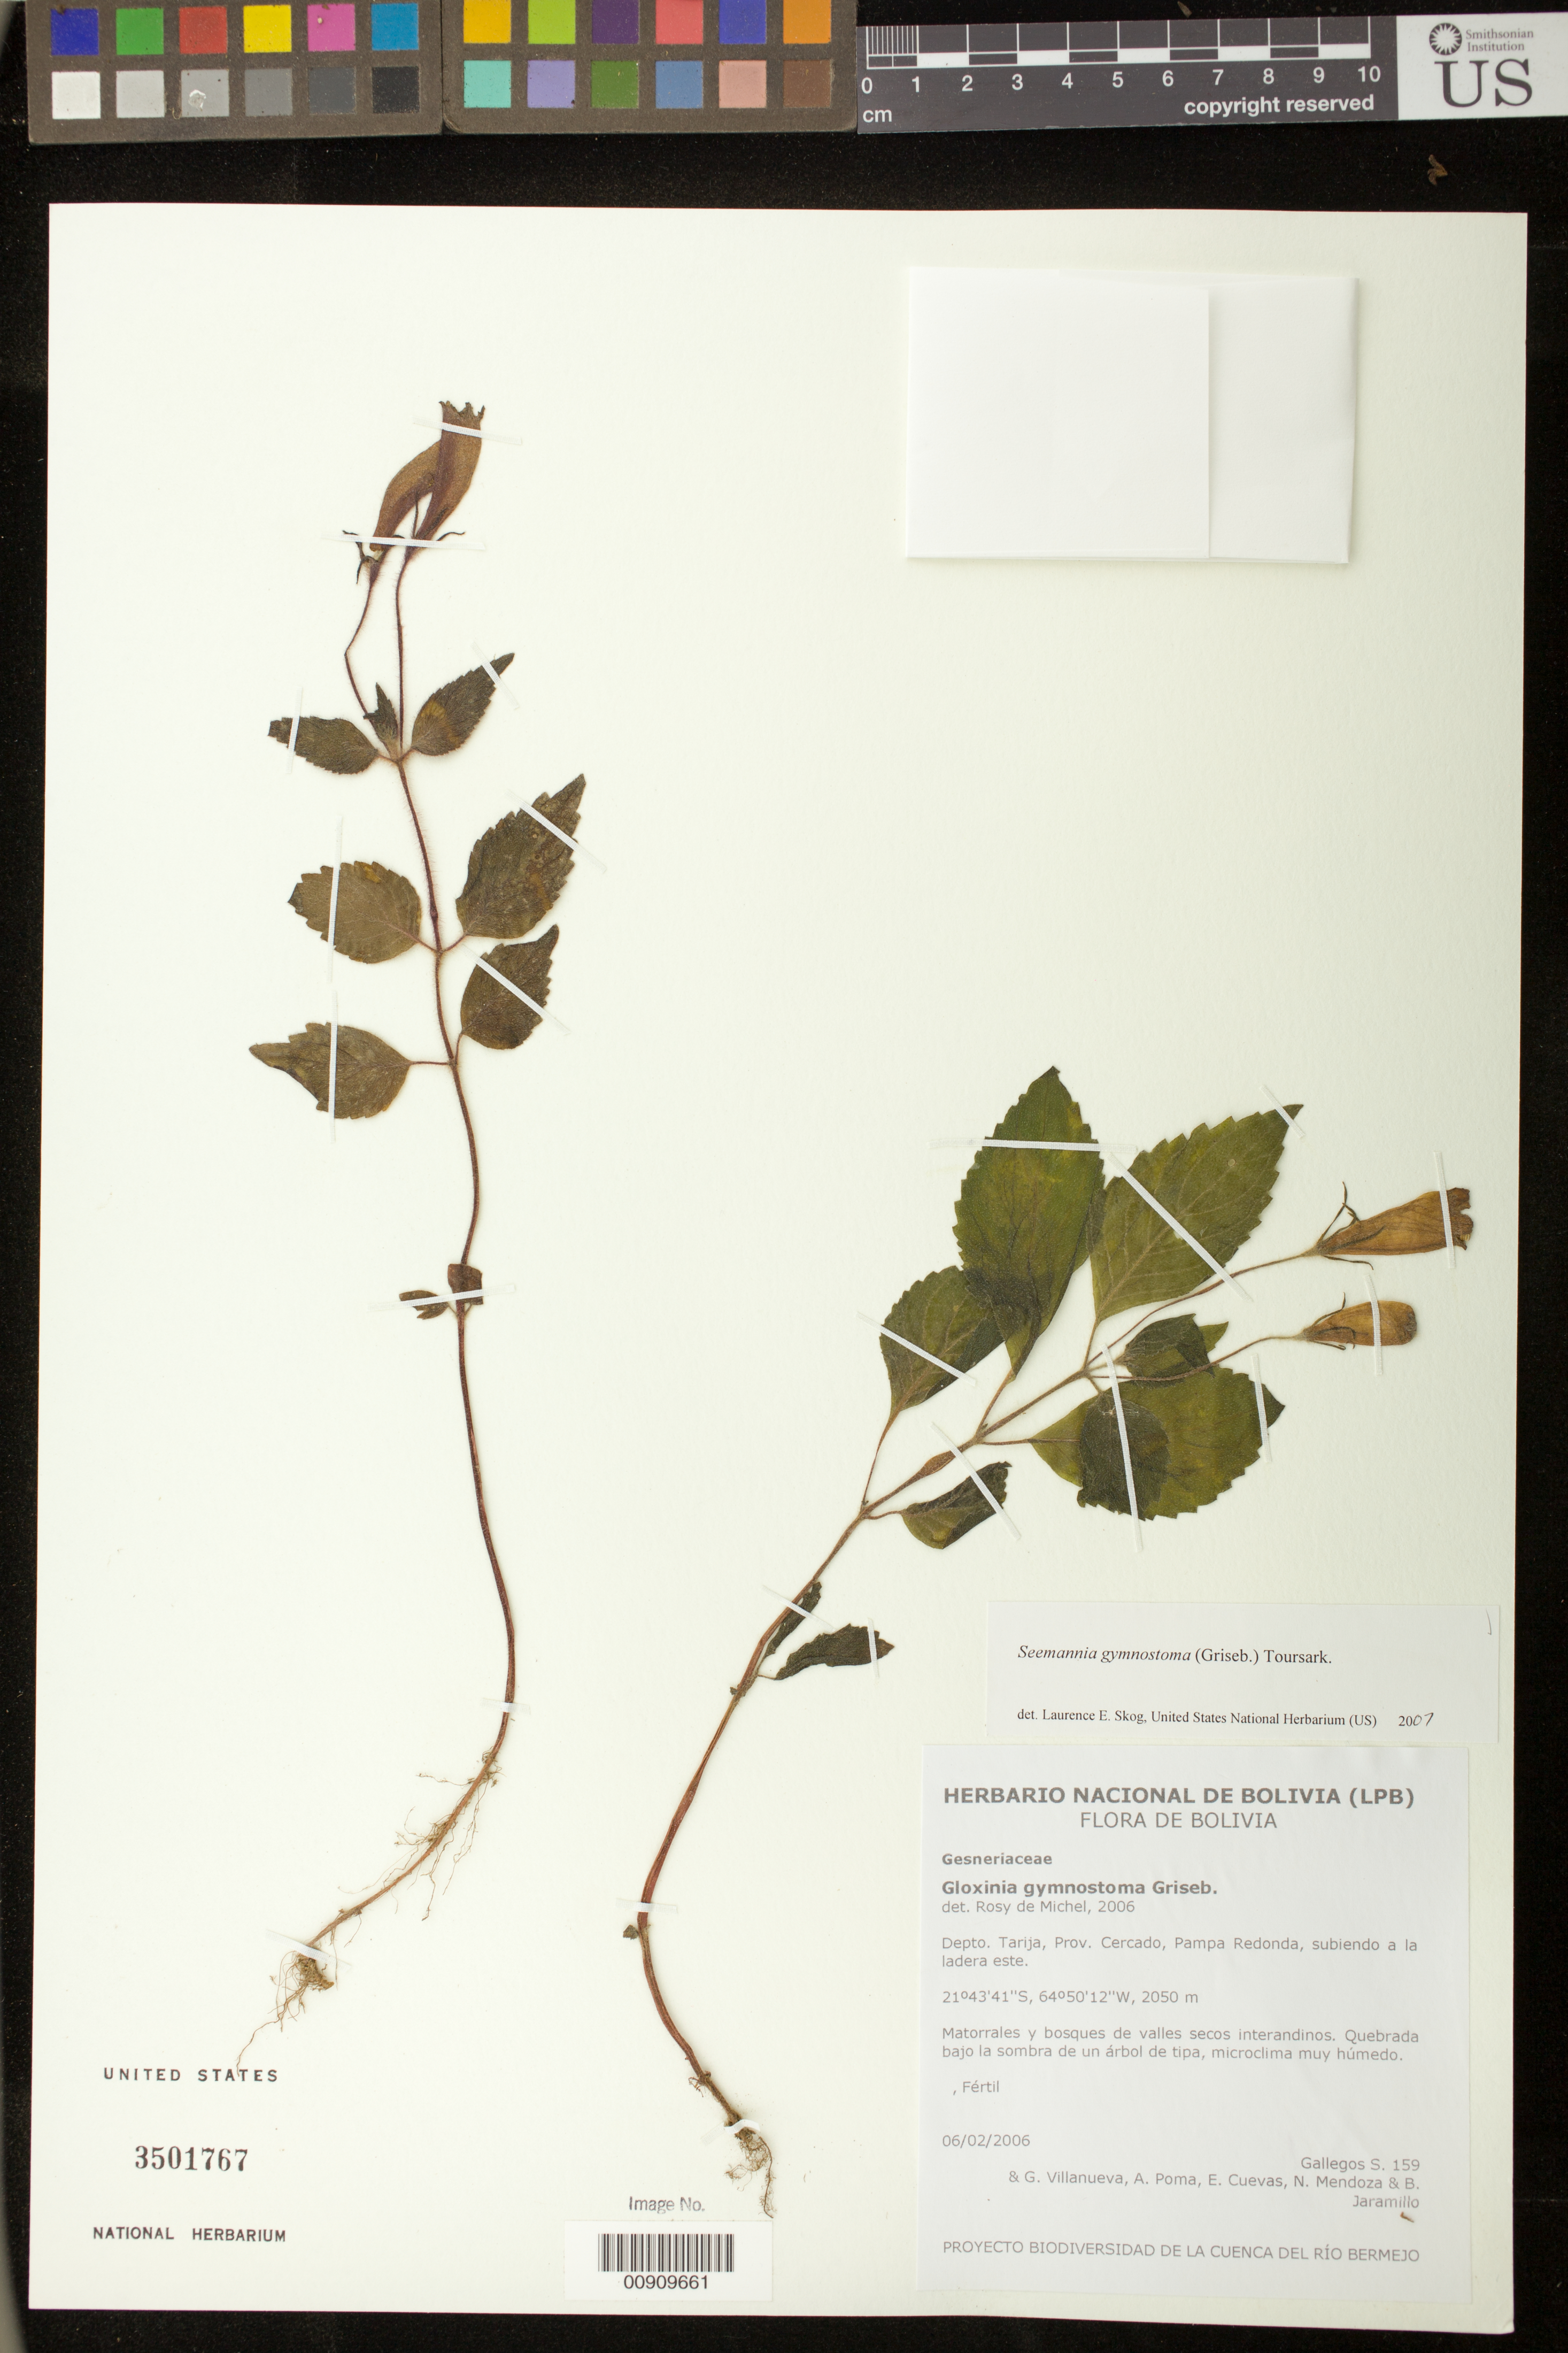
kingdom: Plantae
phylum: Tracheophyta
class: Magnoliopsida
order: Lamiales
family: Gesneriaceae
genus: Seemannia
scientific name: Seemannia gymnostoma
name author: (Griseb.) Toursark.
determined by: Skog, Laurence E.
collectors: S. Gallegos & et al.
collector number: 159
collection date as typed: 06 Feb 2006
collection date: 2006-02-06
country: Bolivia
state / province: Tarija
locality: Depto. Tarija, Prov. Cercado, Pampa Redonda, subiendo a la ladera este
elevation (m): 2050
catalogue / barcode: US 3501767